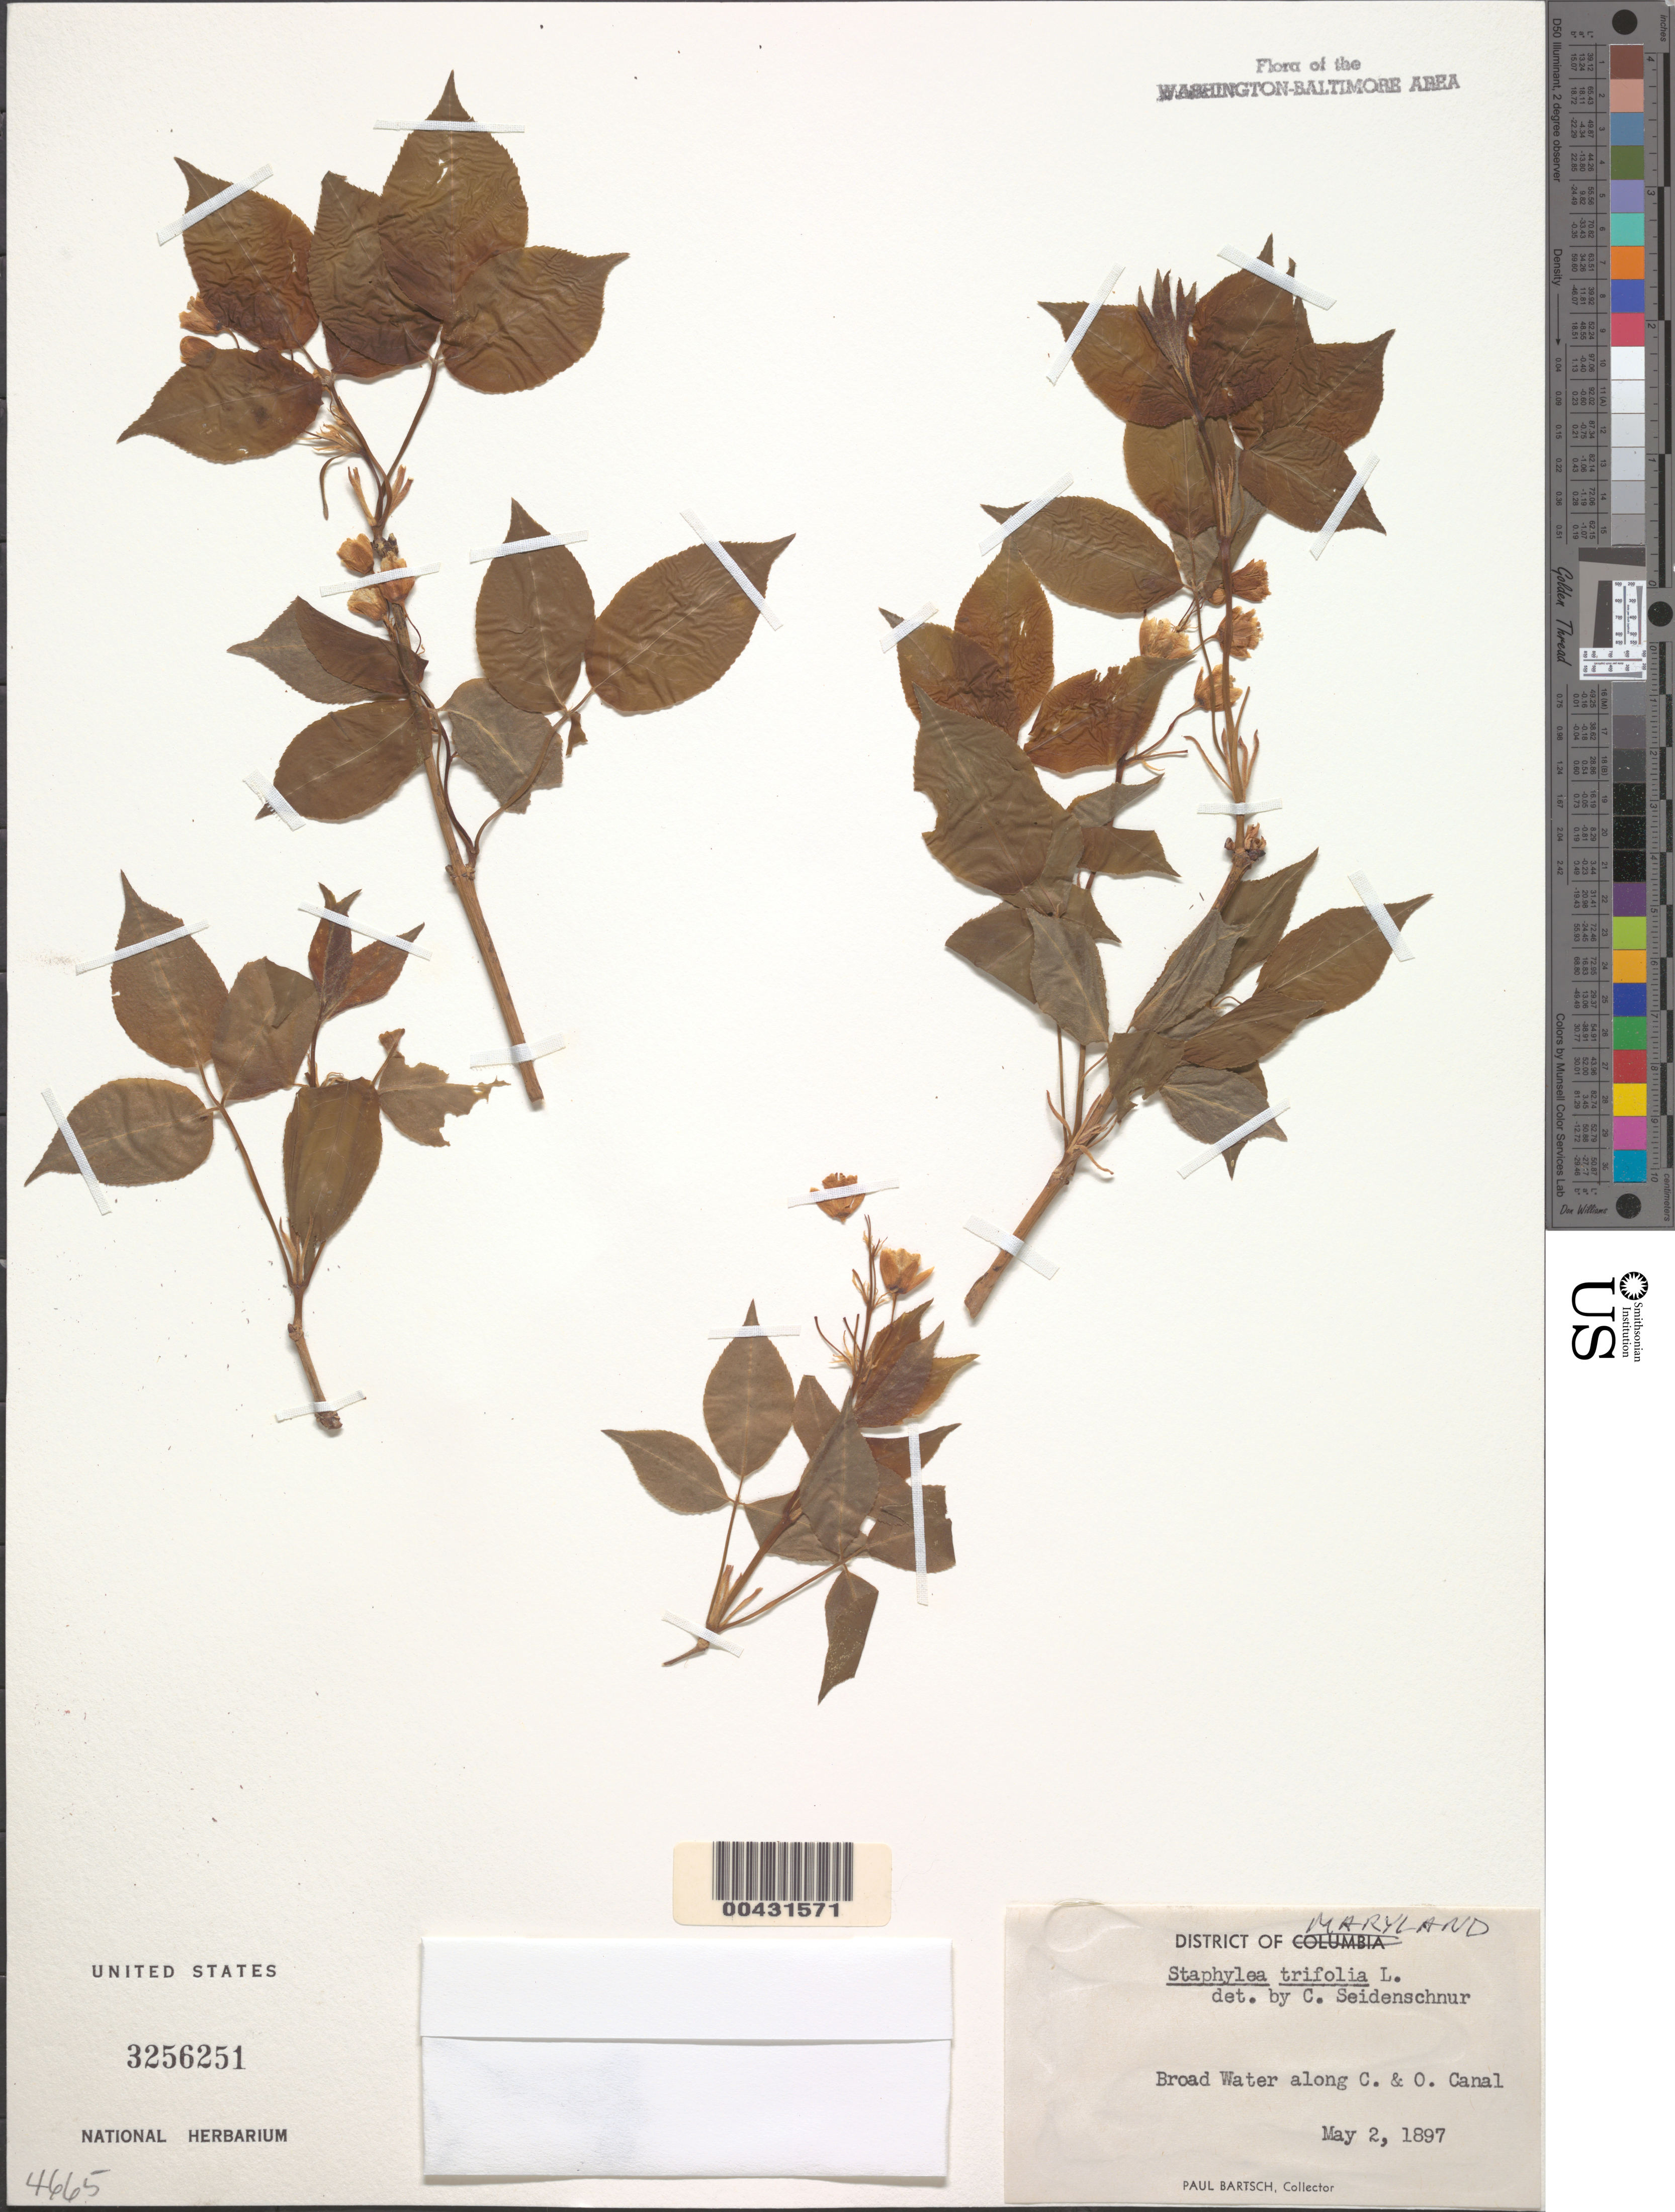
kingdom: Plantae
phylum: Tracheophyta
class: Magnoliopsida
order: Crossosomatales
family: Staphyleaceae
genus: Staphylea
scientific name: Staphylea trifolia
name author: L.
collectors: P. Bartsch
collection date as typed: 02 May 1897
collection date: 1897-05-02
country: United States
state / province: Maryland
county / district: Montgomery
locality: Broad Water, along Chesapeake and Ohio Canal C. & O. Canal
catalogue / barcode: US 3256251